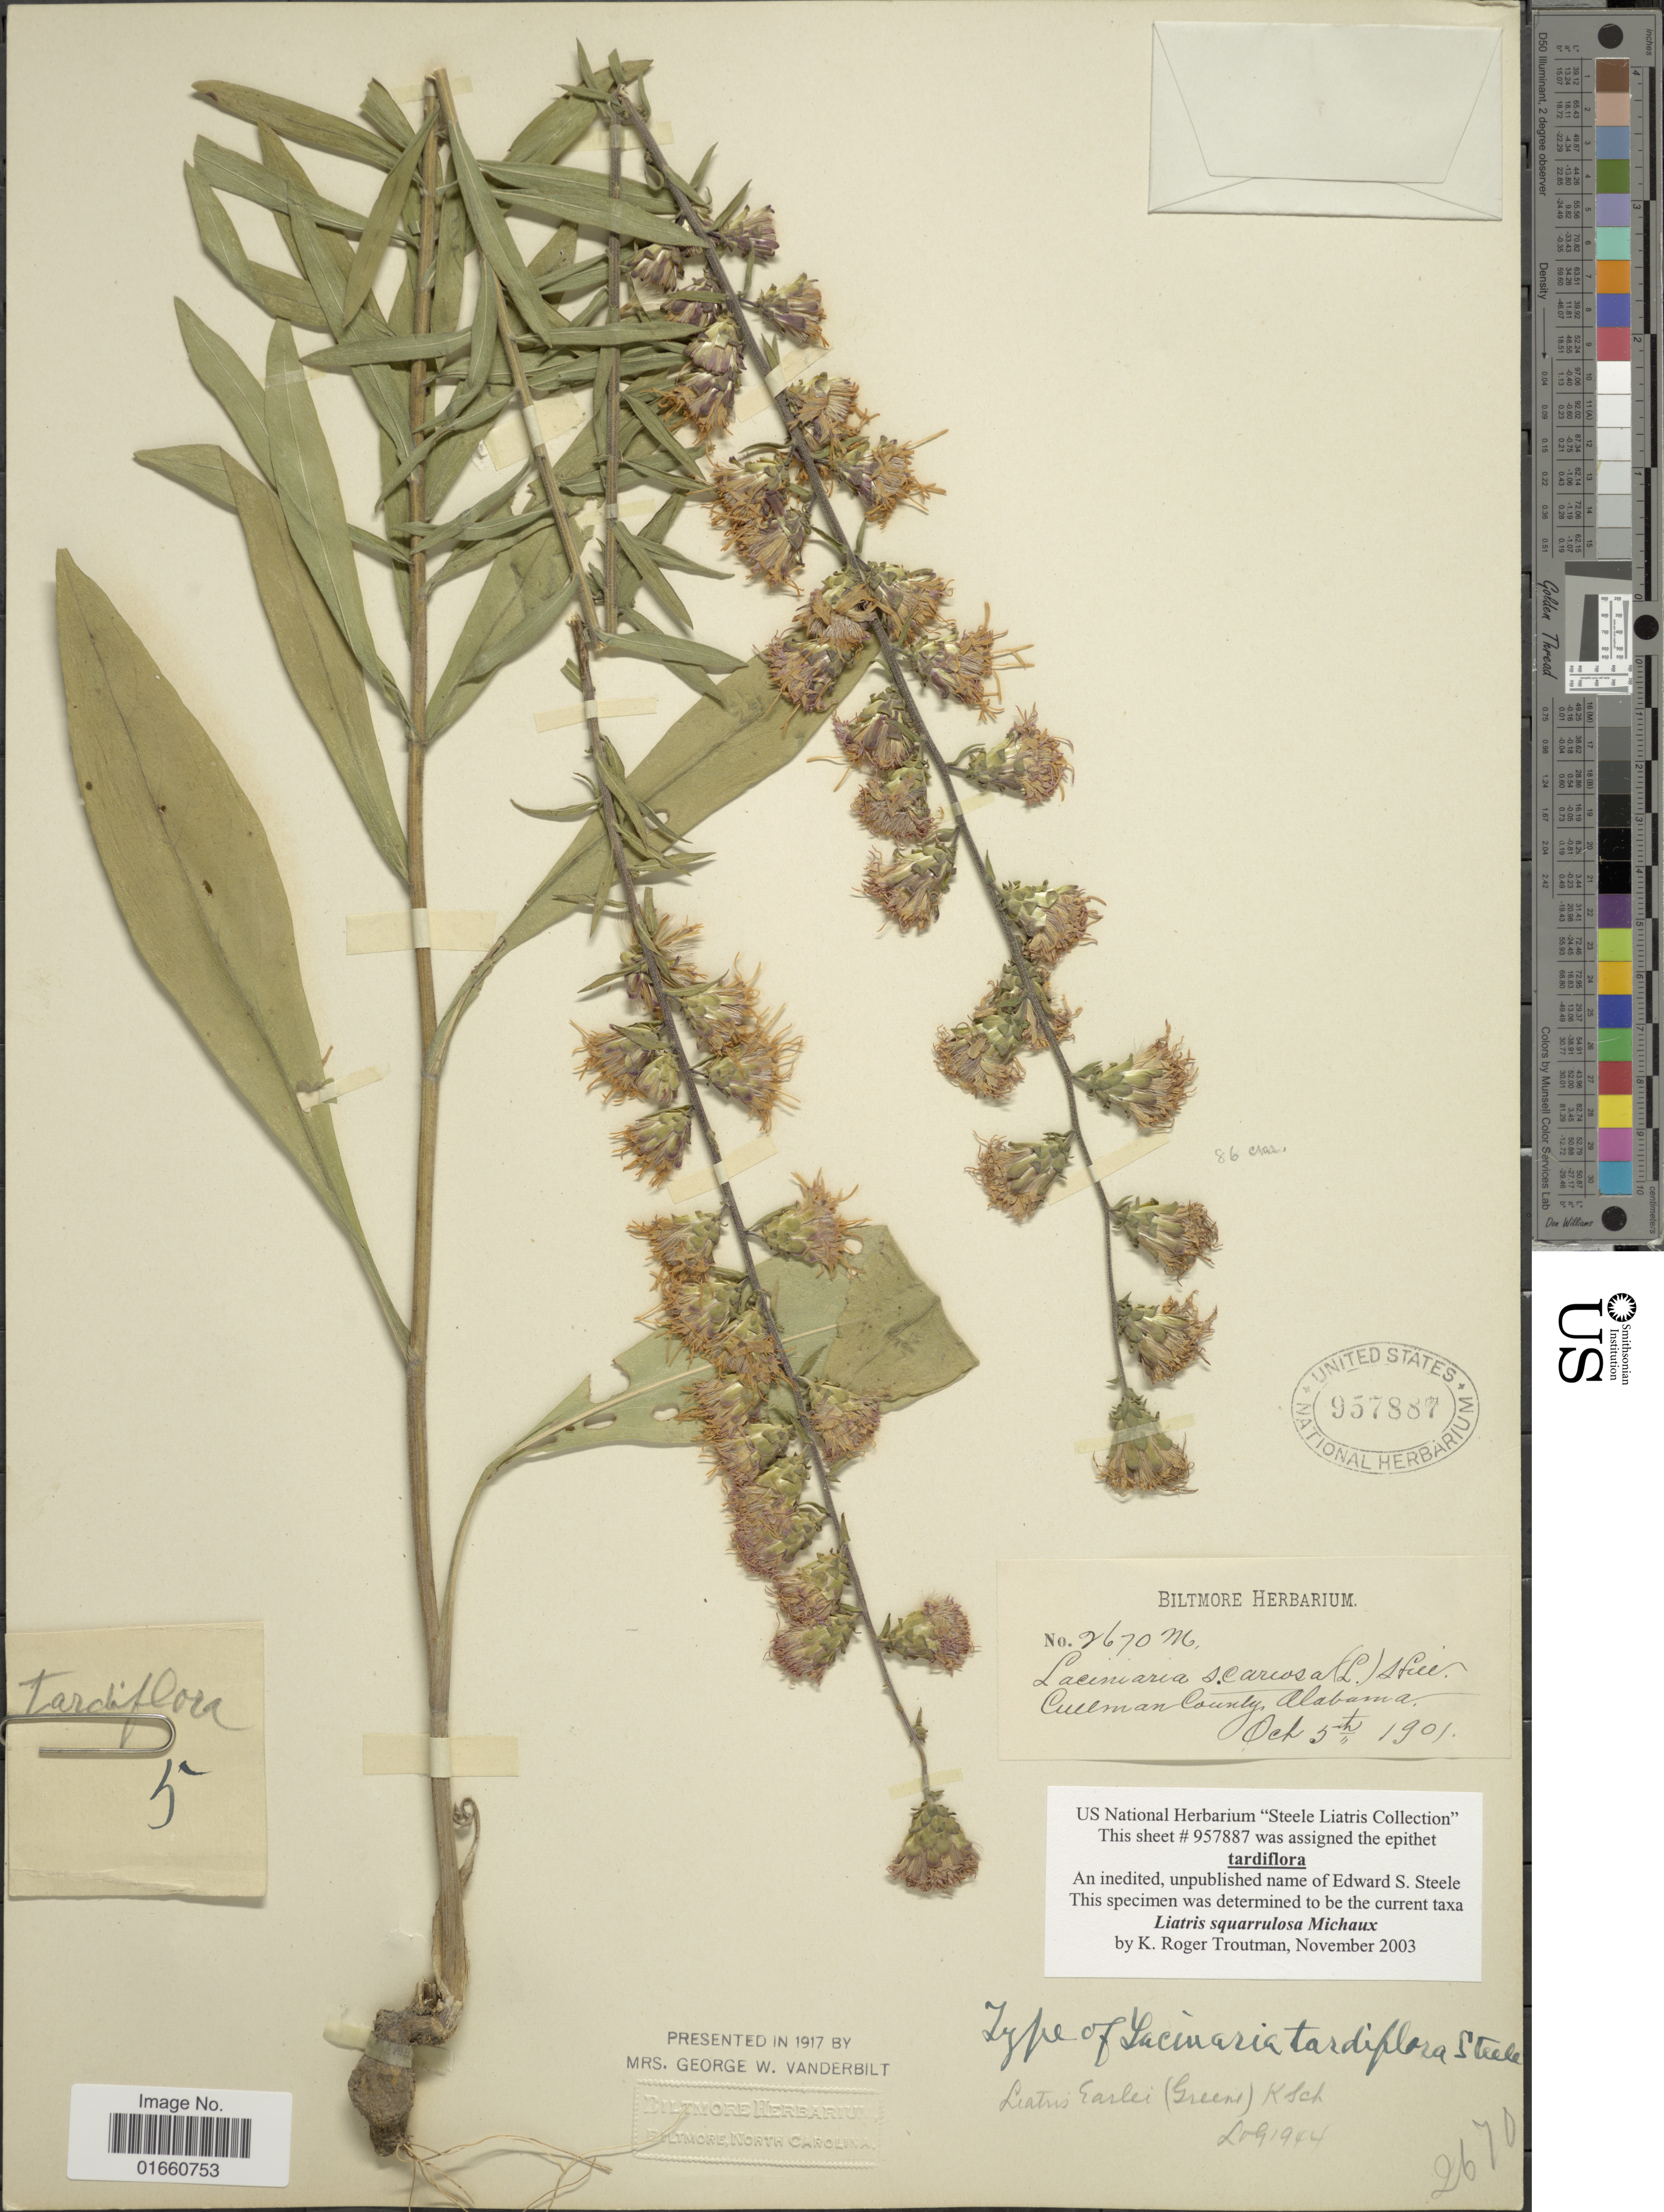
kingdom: Plantae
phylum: Tracheophyta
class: Magnoliopsida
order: Asterales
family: Asteraceae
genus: Liatris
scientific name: Liatris squarrulosa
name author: Michx.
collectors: ex herb. Biltmore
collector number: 2670m*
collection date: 1901-10-05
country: United States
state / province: Alabama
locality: Cullman County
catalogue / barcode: US 957887